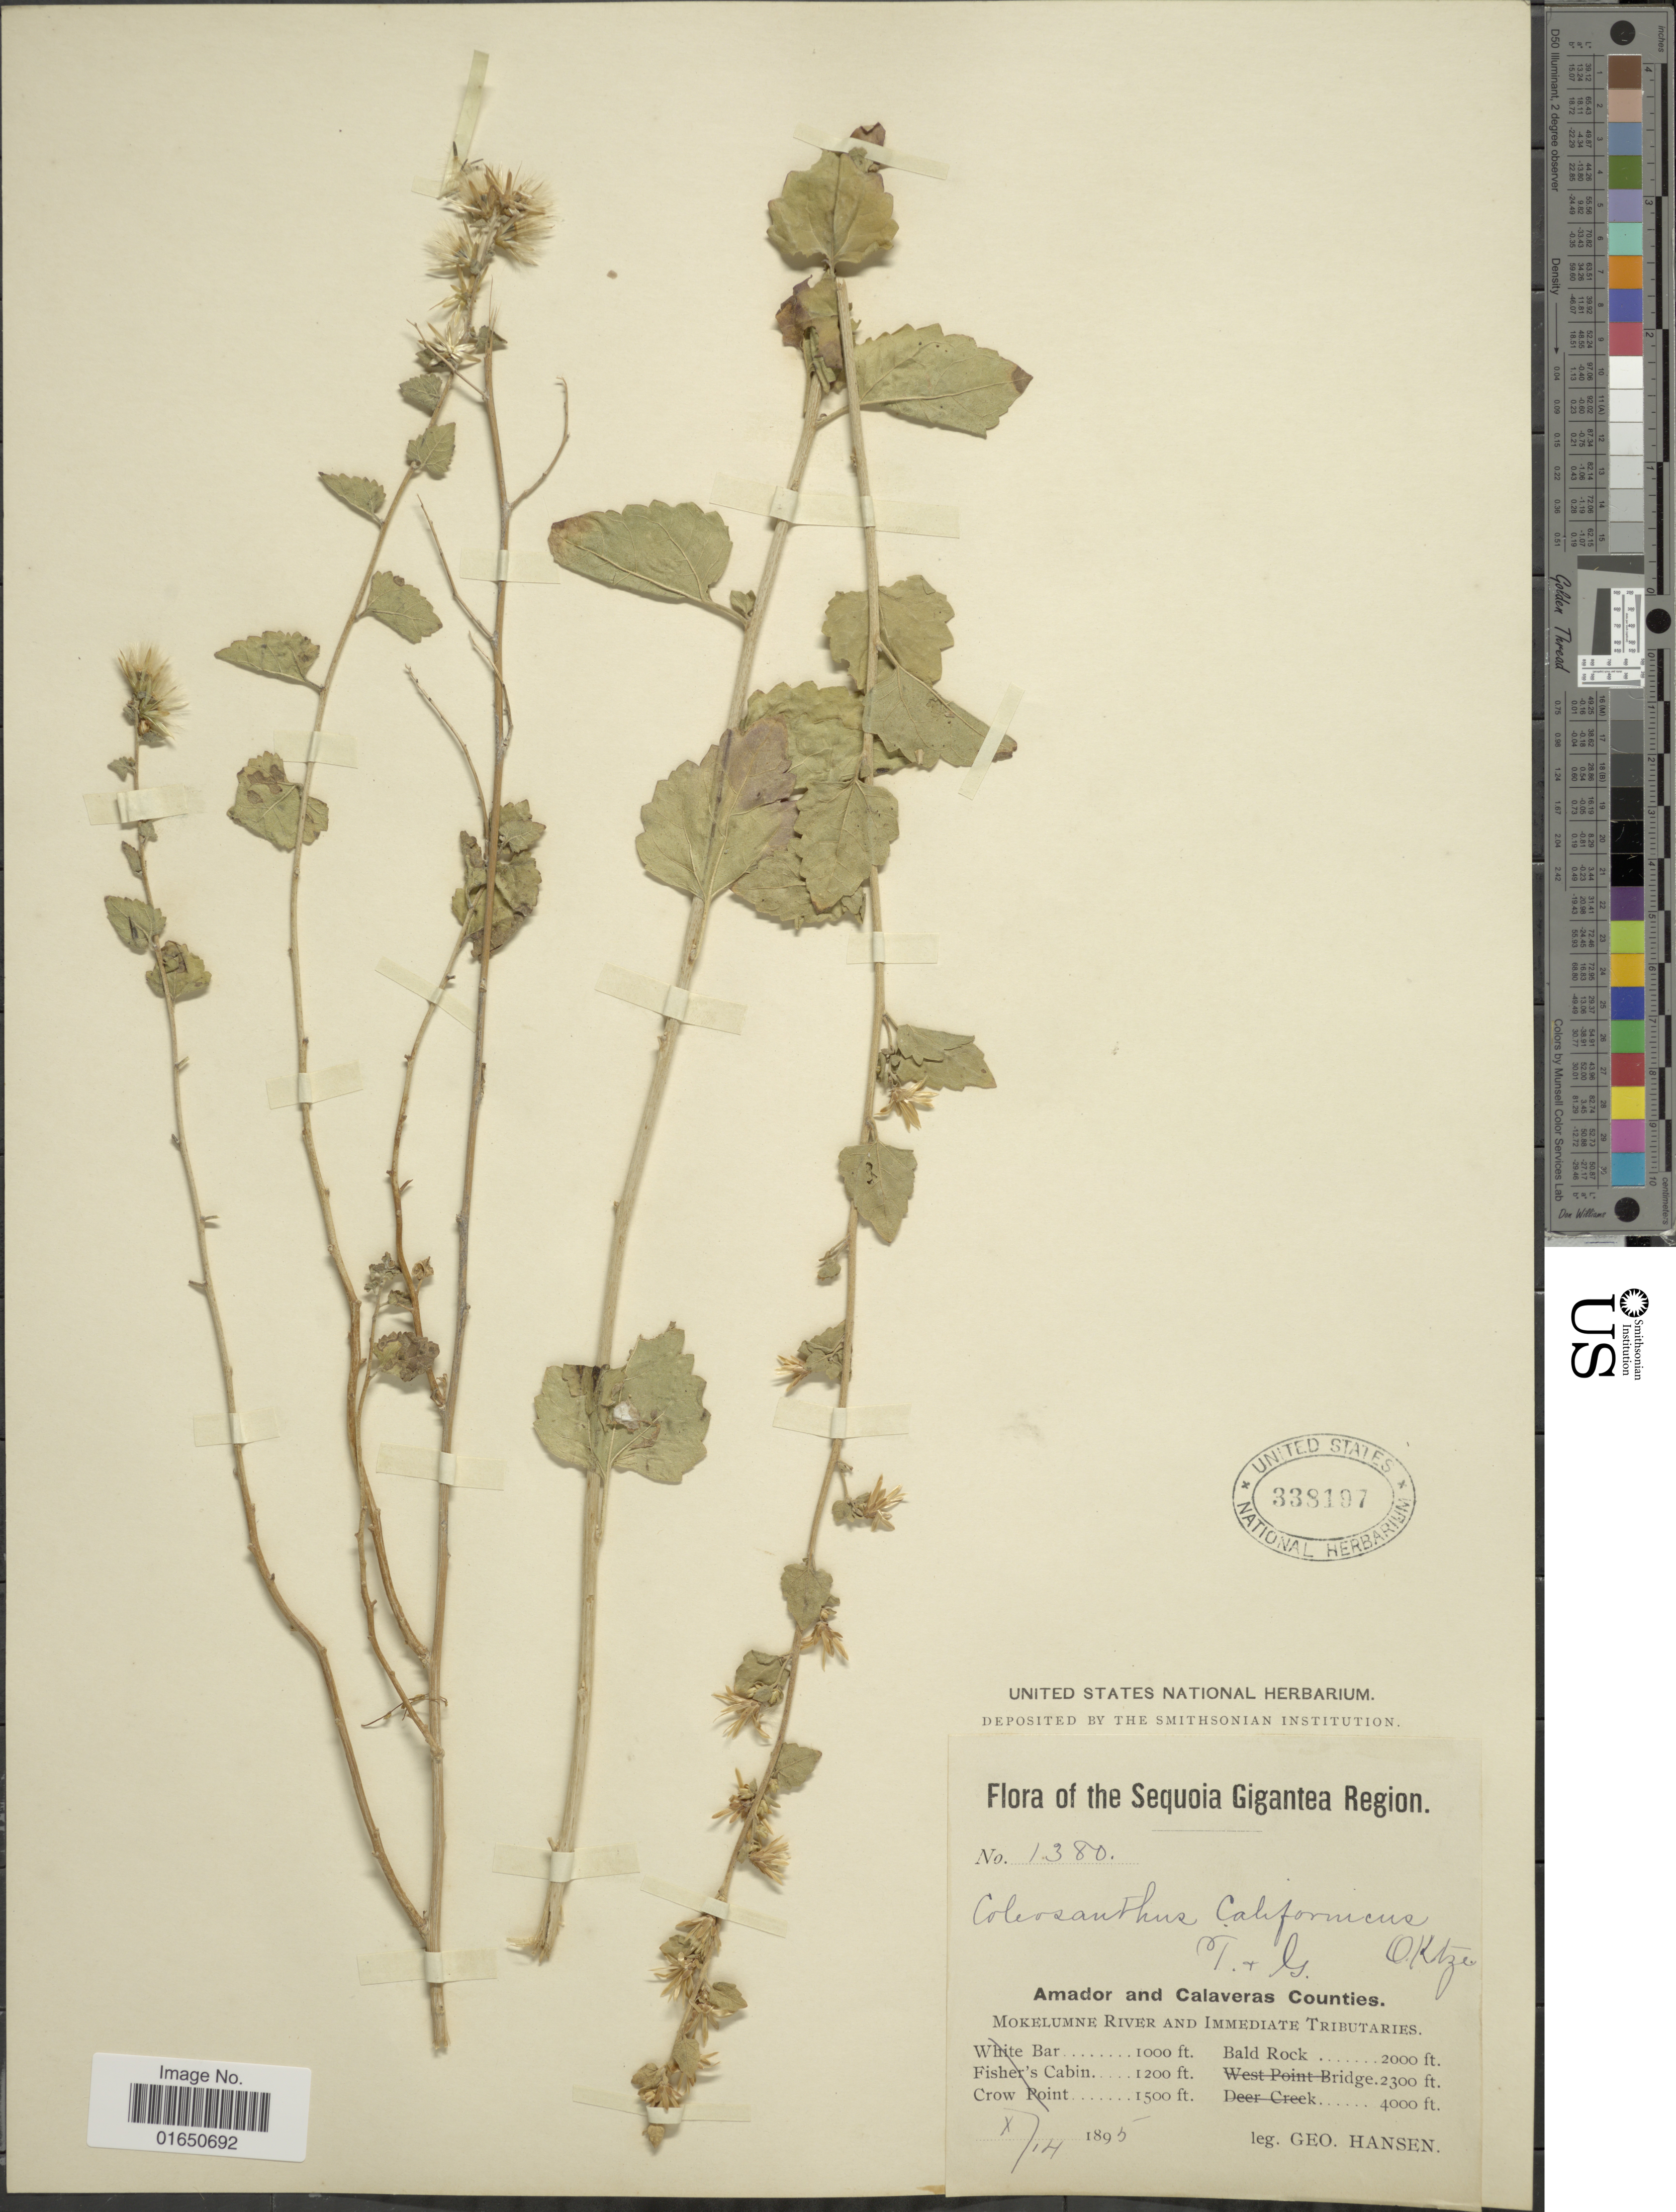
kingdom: Plantae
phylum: Tracheophyta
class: Magnoliopsida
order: Asterales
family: Asteraceae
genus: Brickellia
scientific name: Brickellia californica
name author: (Torr. & A. Gray) A. Gray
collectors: G. Hansen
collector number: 1380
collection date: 1895-10-14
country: United States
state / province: California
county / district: Calaveras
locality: Sequoia Gigantea Region. Amador and Calaveras Counties. Mokelumne River and Immediate Tributaries. Bald Rock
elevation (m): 610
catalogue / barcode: US 338197